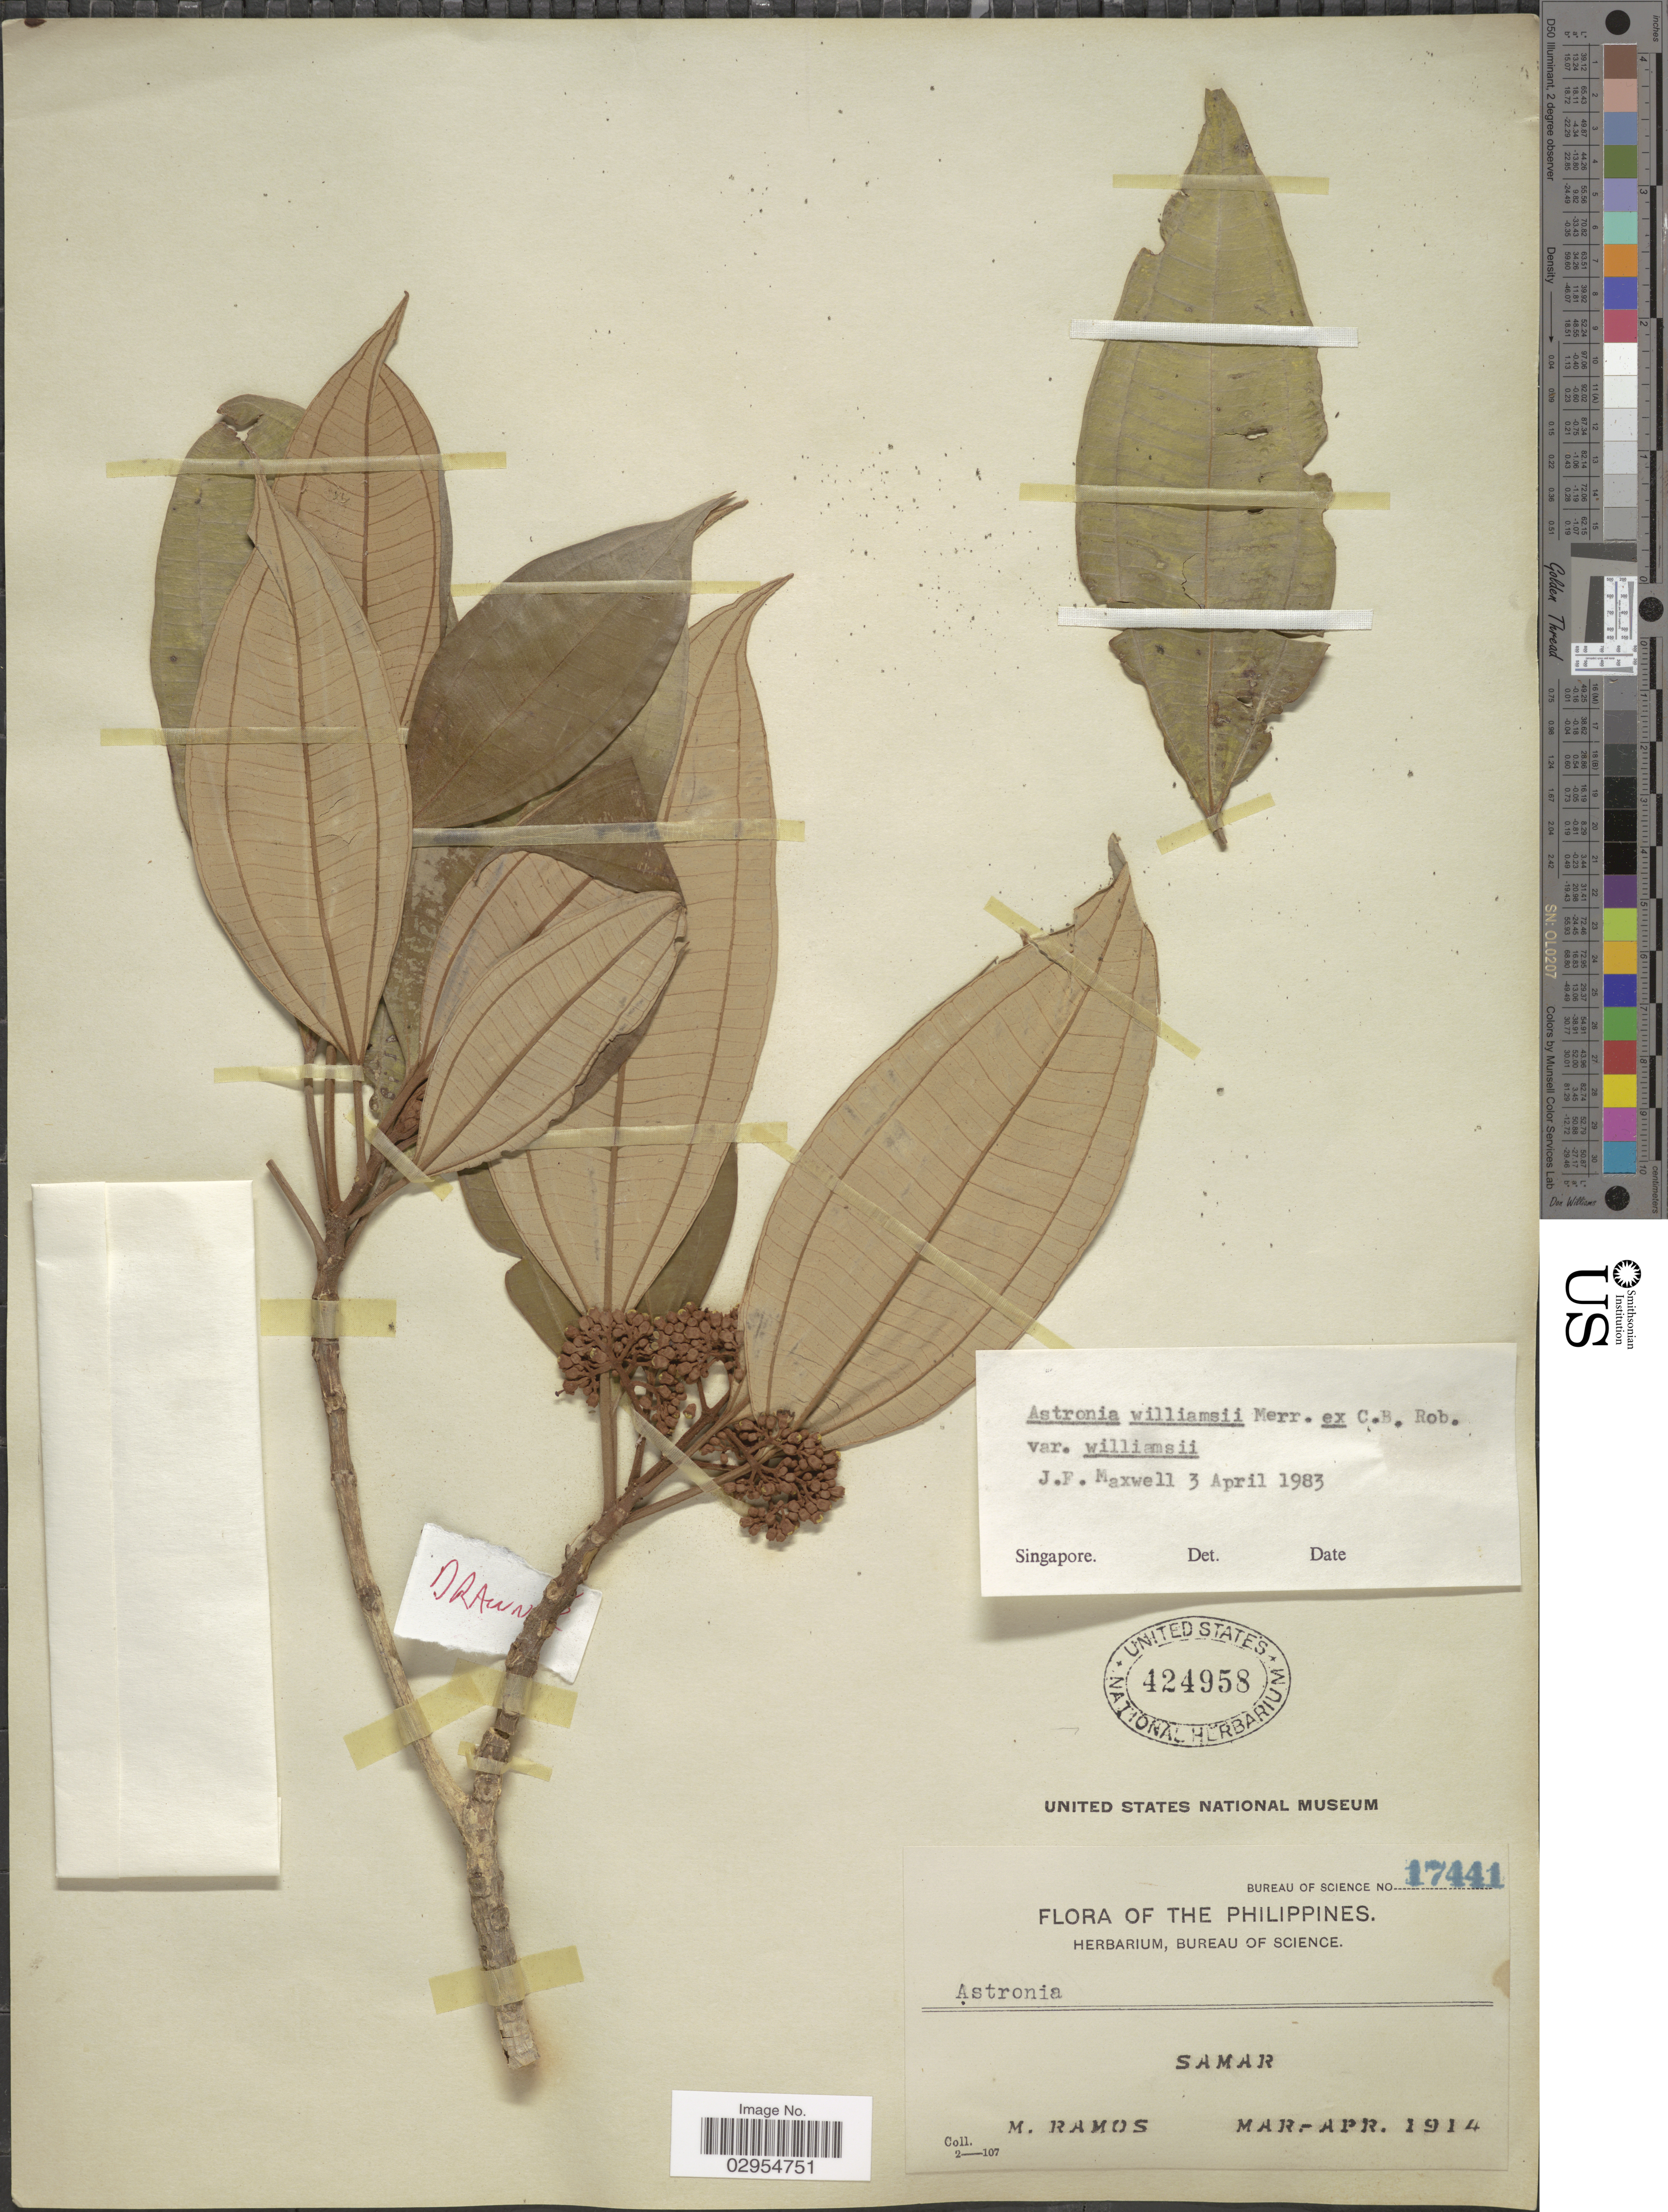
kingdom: Plantae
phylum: Tracheophyta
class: Magnoliopsida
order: Myrtales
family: Melastomataceae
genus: Astronia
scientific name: Astronia williamsii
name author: Merr. ex C.B. Rob.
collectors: M. Ramos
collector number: Bureau of Science 17441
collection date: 1914-03/1914-04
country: Philippines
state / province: Eastern Visayas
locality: Samar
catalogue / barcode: US 424958